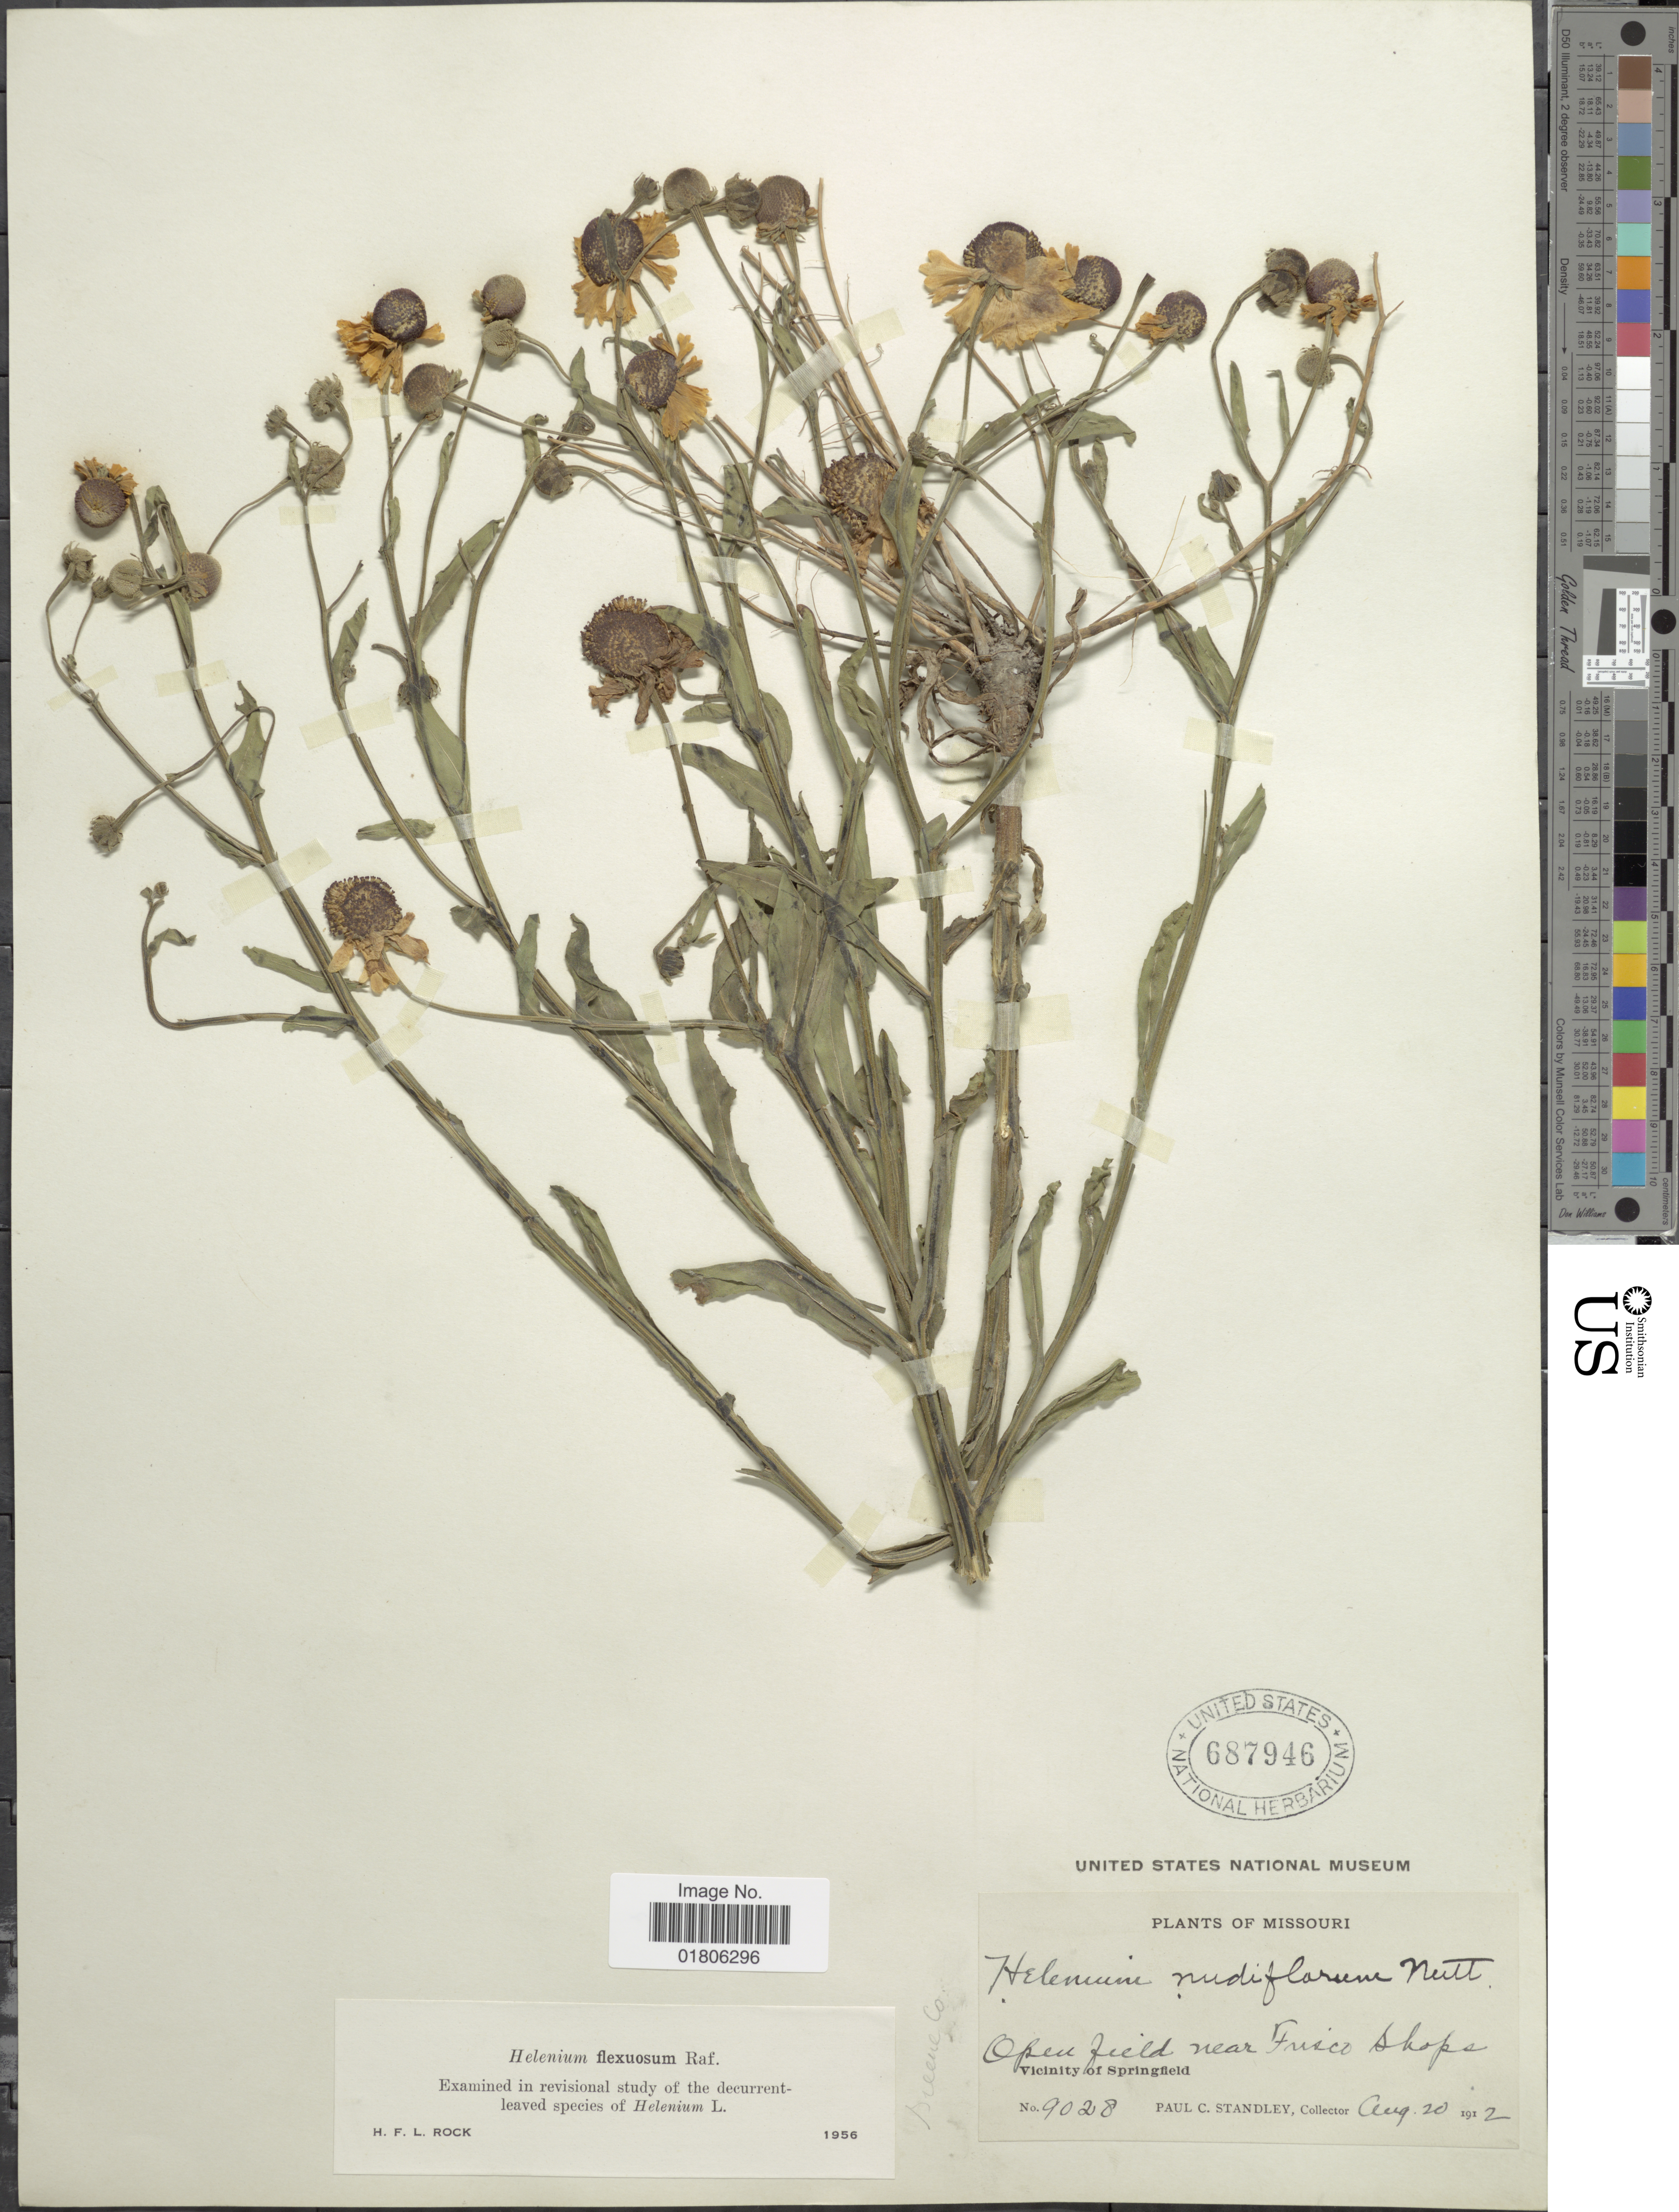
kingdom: Plantae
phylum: Tracheophyta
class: Magnoliopsida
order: Asterales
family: Asteraceae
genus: Helenium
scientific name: Helenium flexuosum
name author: Raf.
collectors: P. C. Standley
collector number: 9028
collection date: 1912-08-20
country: United States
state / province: Missouri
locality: Near Frisco Shops, Vicinity of Springfield. Greene Co.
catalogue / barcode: US 687946